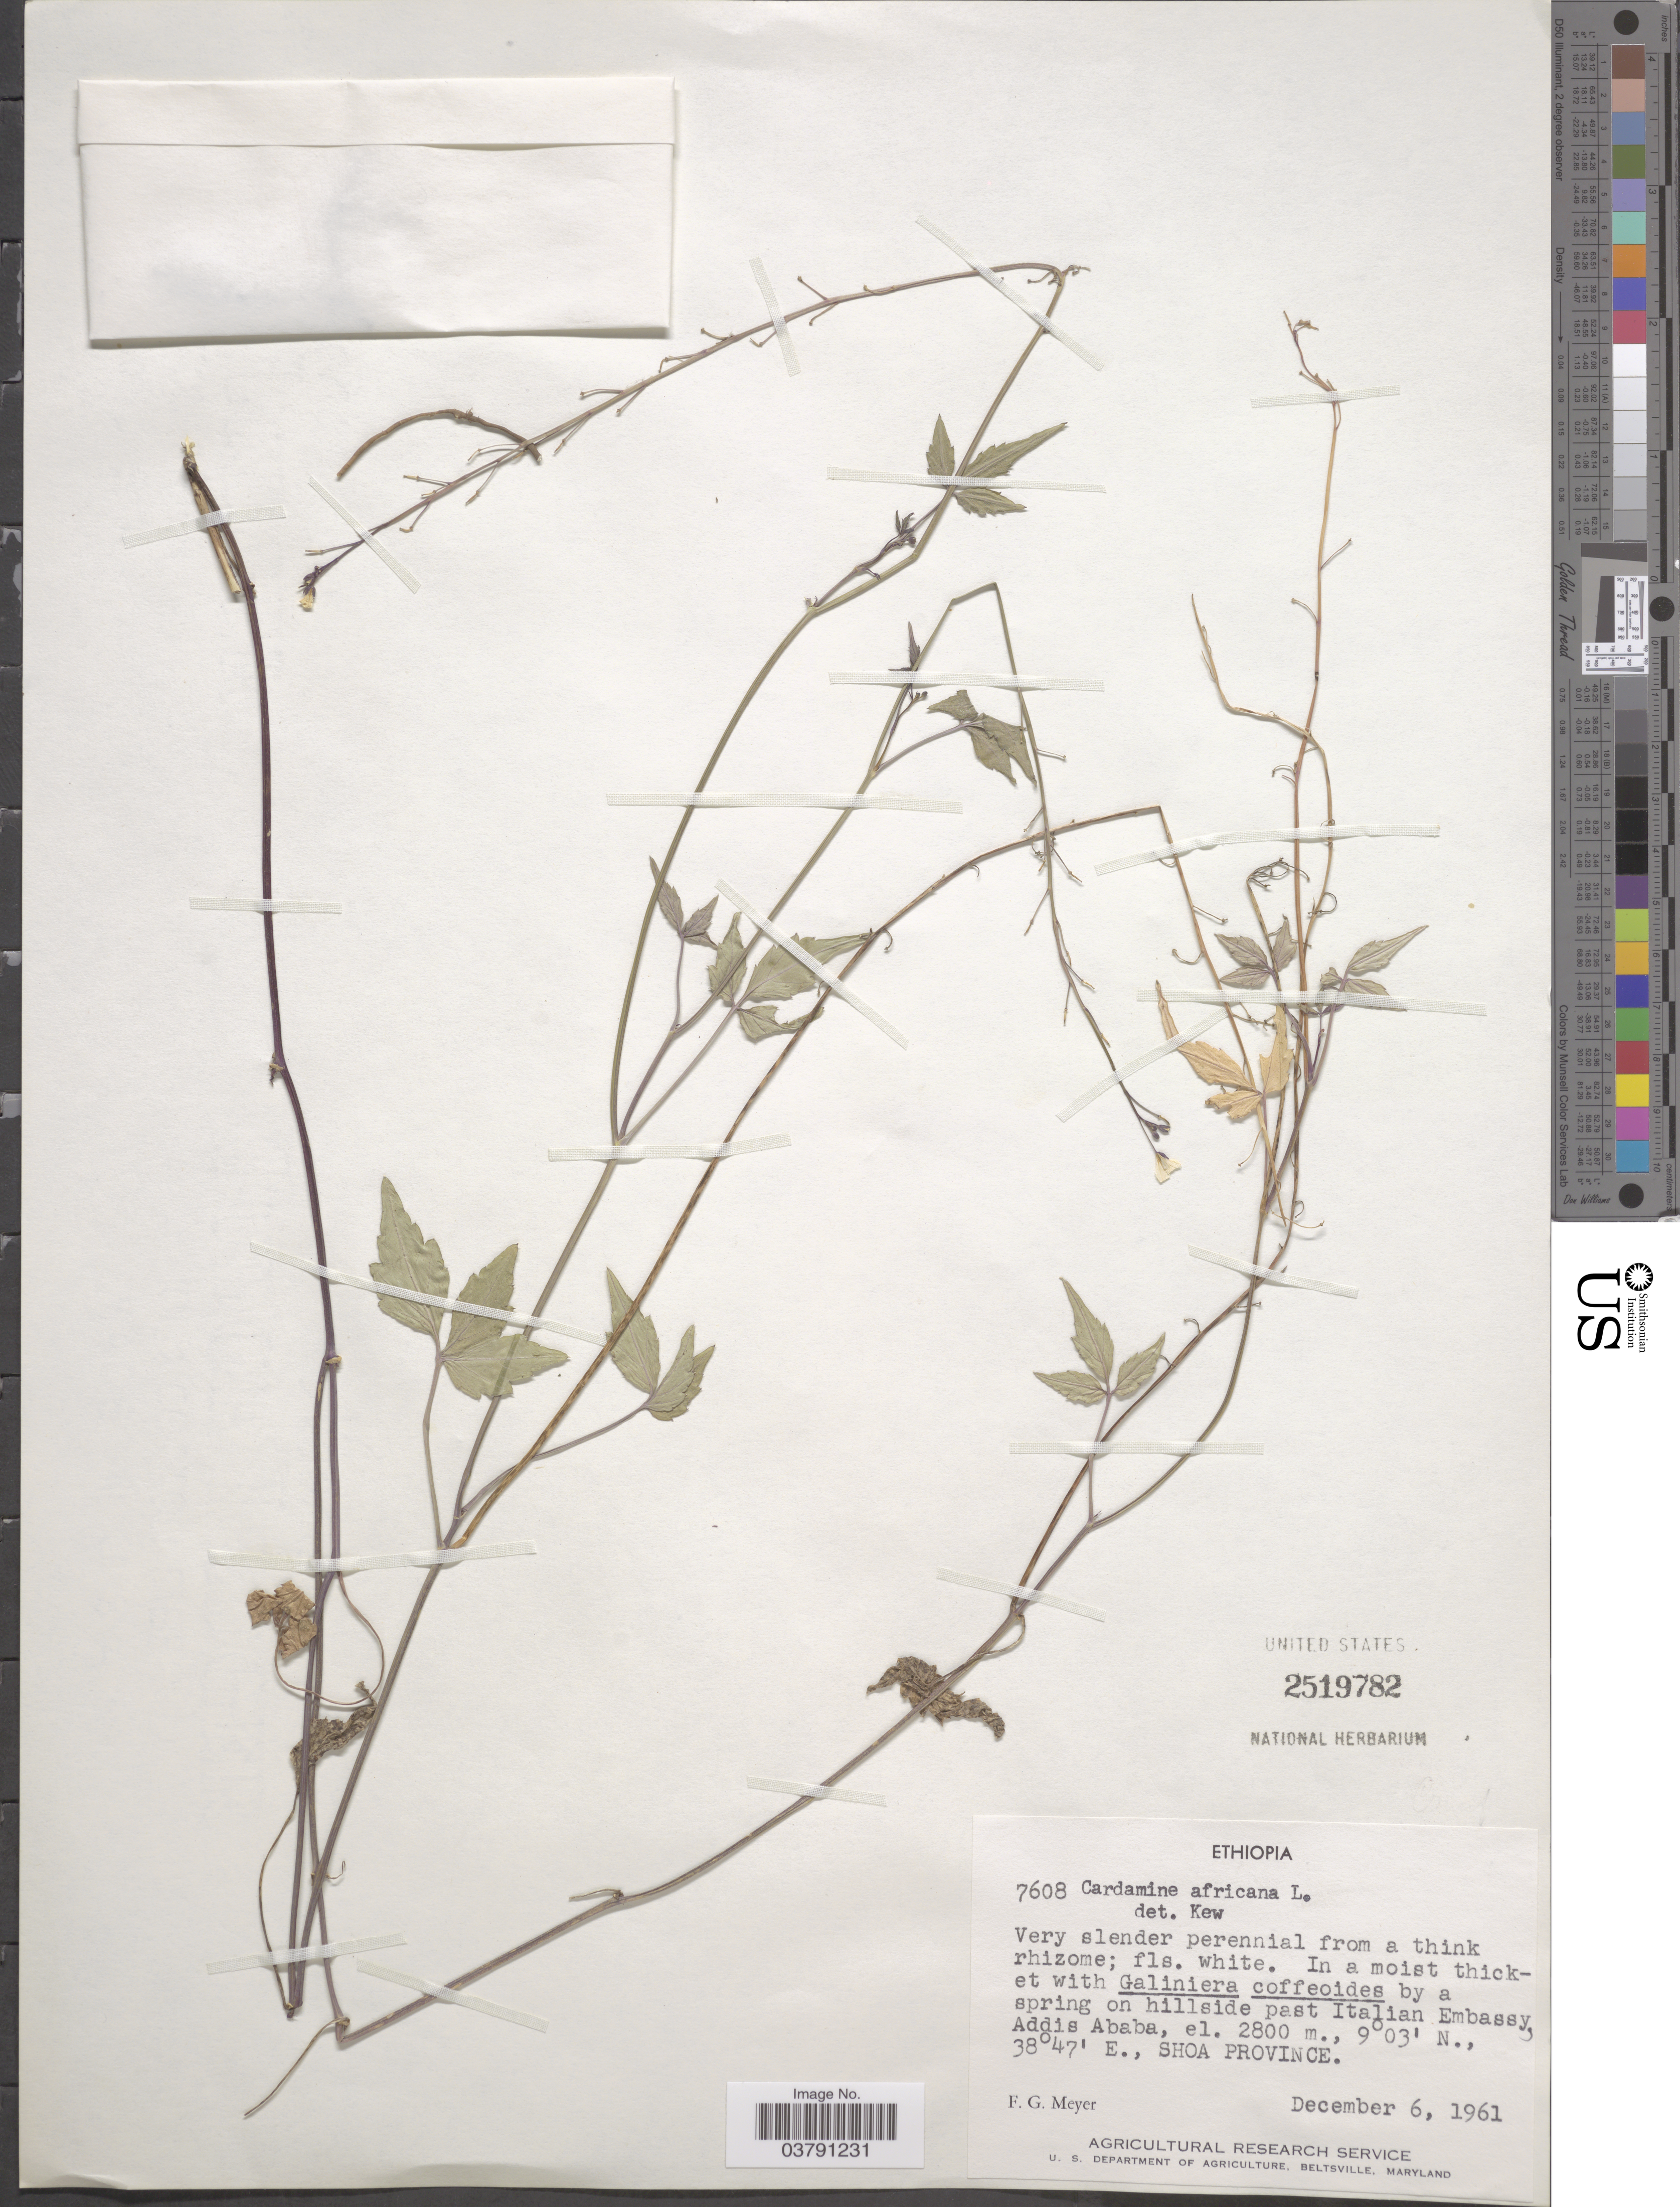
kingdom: Plantae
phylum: Tracheophyta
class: Magnoliopsida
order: Brassicales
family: Brassicaceae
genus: Cardamine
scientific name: Cardamine africana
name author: L.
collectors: F. G. Meyer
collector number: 7608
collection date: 1961-12-06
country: Ethiopia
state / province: Addis Ababa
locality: By a spring on hillside past Italian Embassy, Addis Ababa, Shoa Province.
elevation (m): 2800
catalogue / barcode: US 2519782